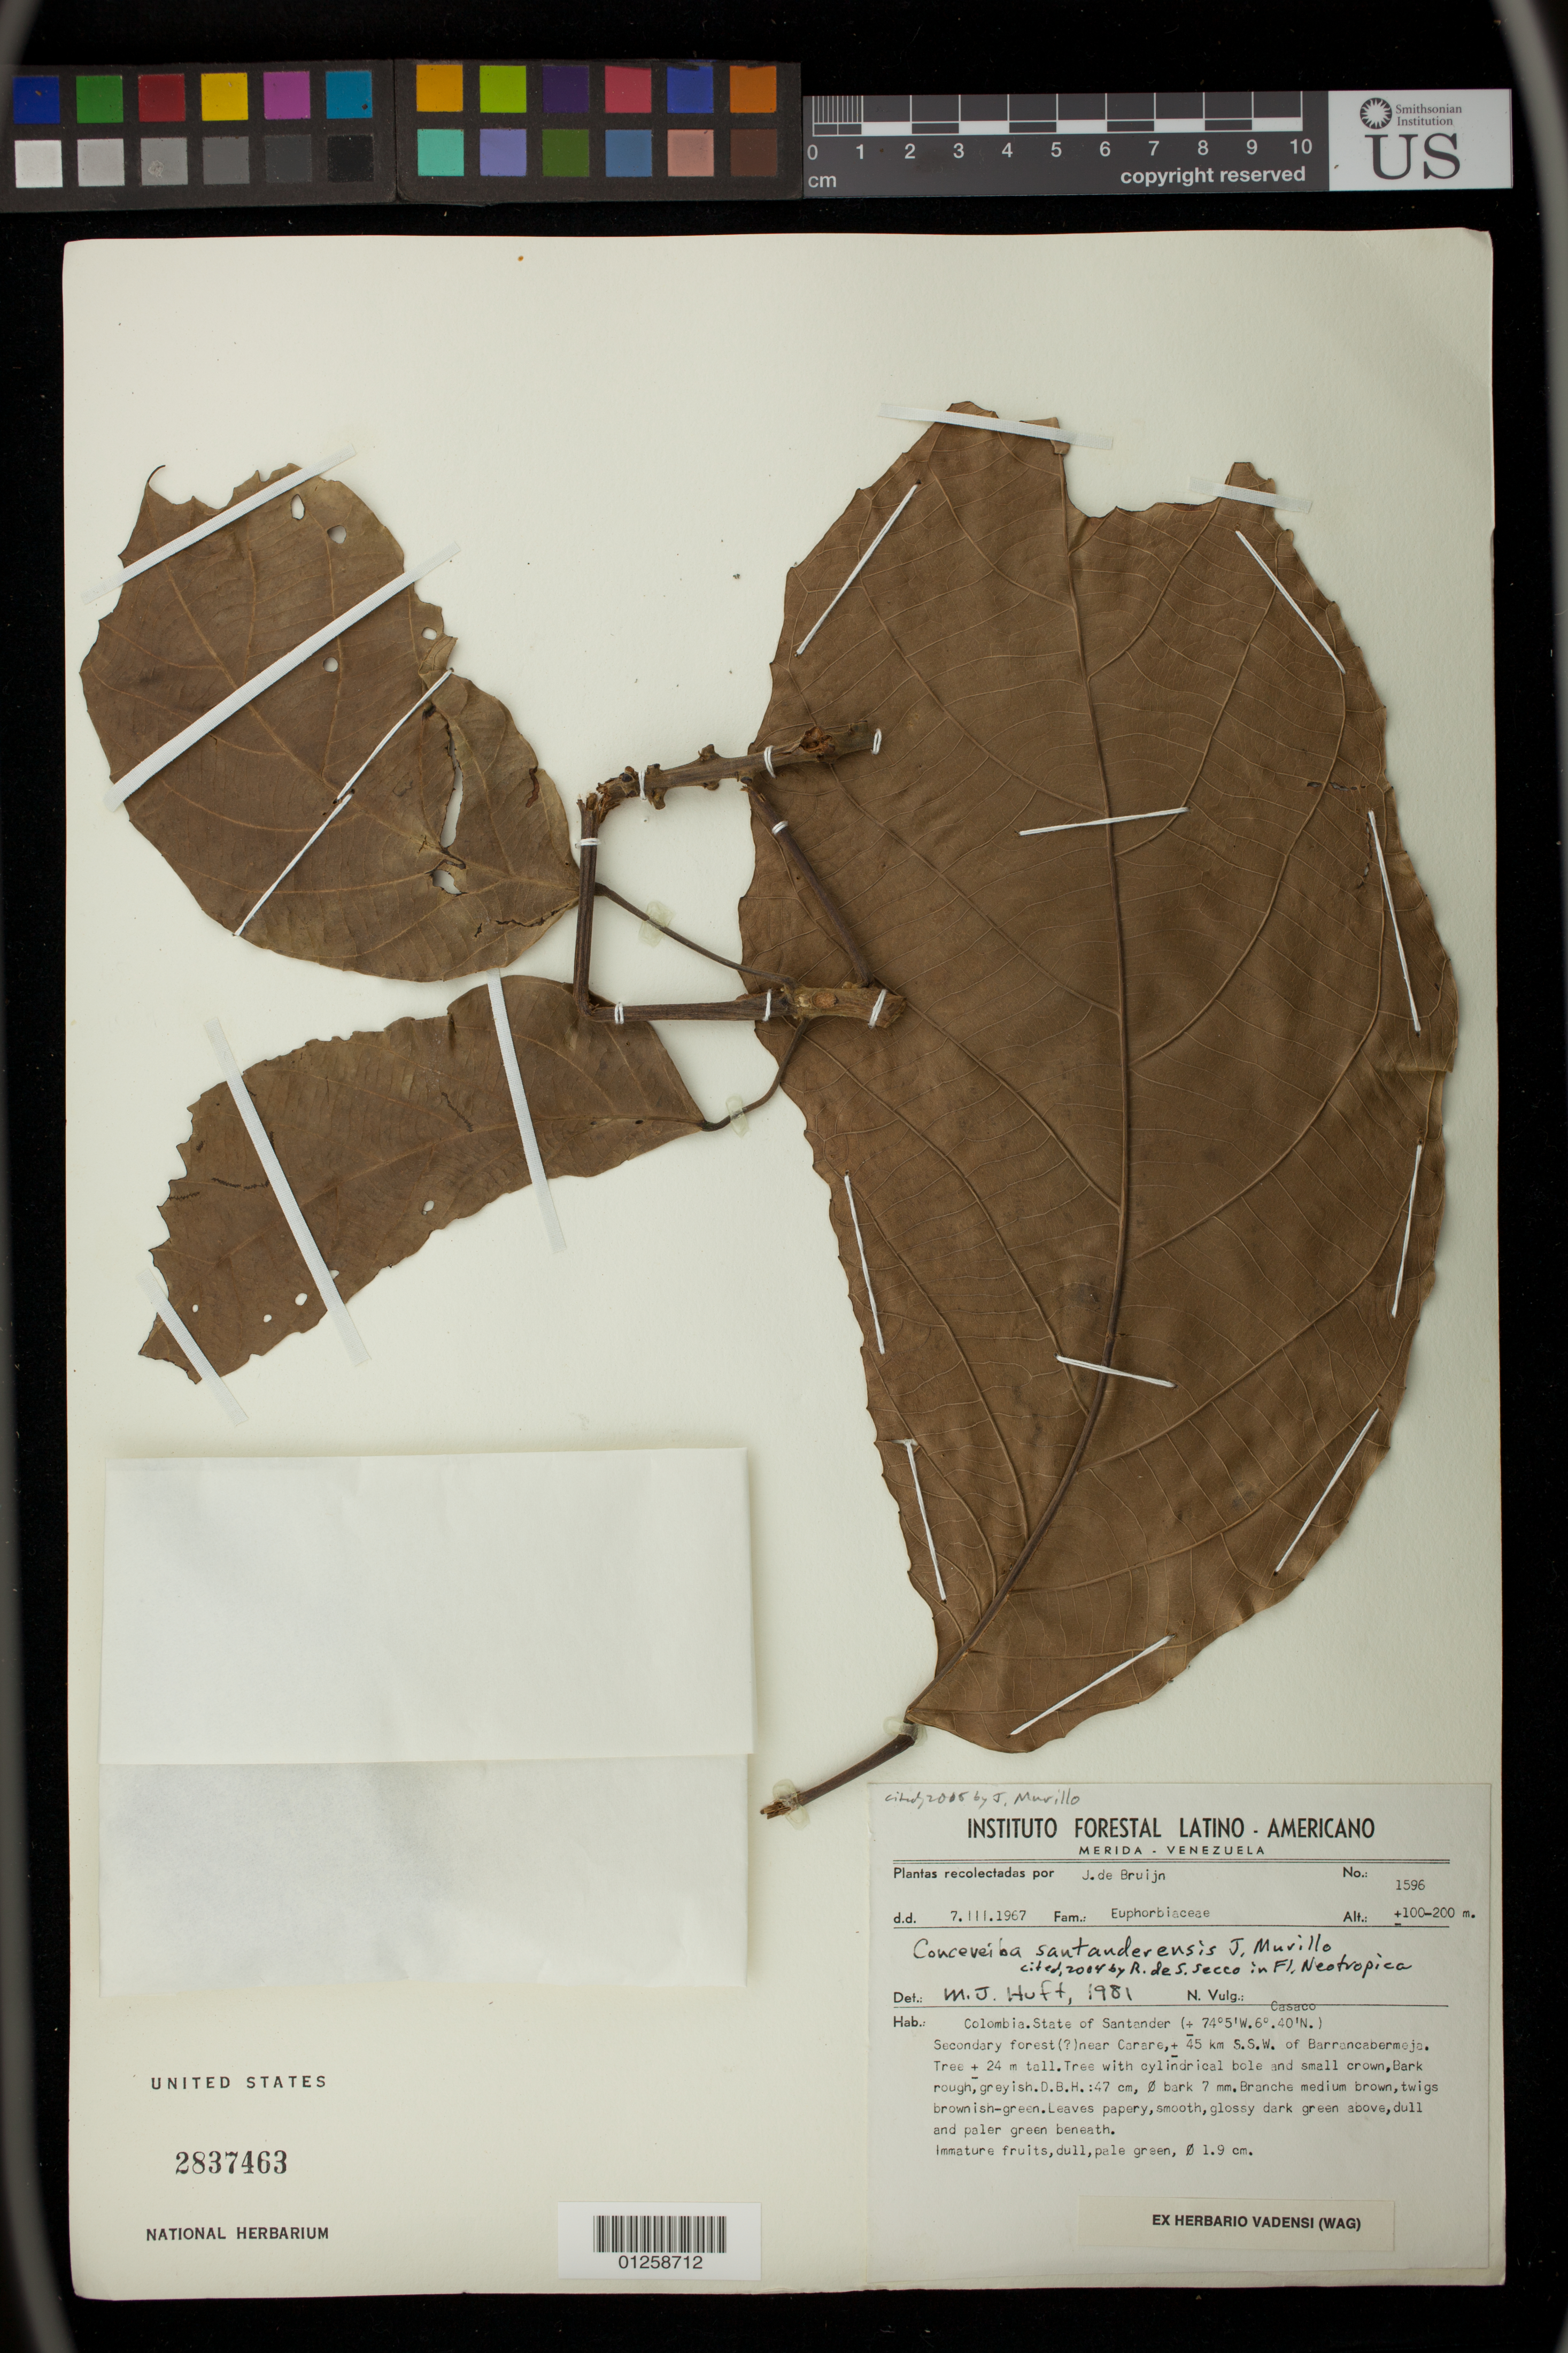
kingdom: Plantae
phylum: Tracheophyta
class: Magnoliopsida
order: Malpighiales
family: Euphorbiaceae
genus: Conceveiba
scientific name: Conceveiba santanderensis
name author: J. Murillo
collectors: J. Bruijn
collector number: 1596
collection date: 1967-03-07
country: Colombia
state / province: Santander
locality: Near Carare approx. 45 km SSW of Barrancabermeja.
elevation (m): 100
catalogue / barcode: US 2837463